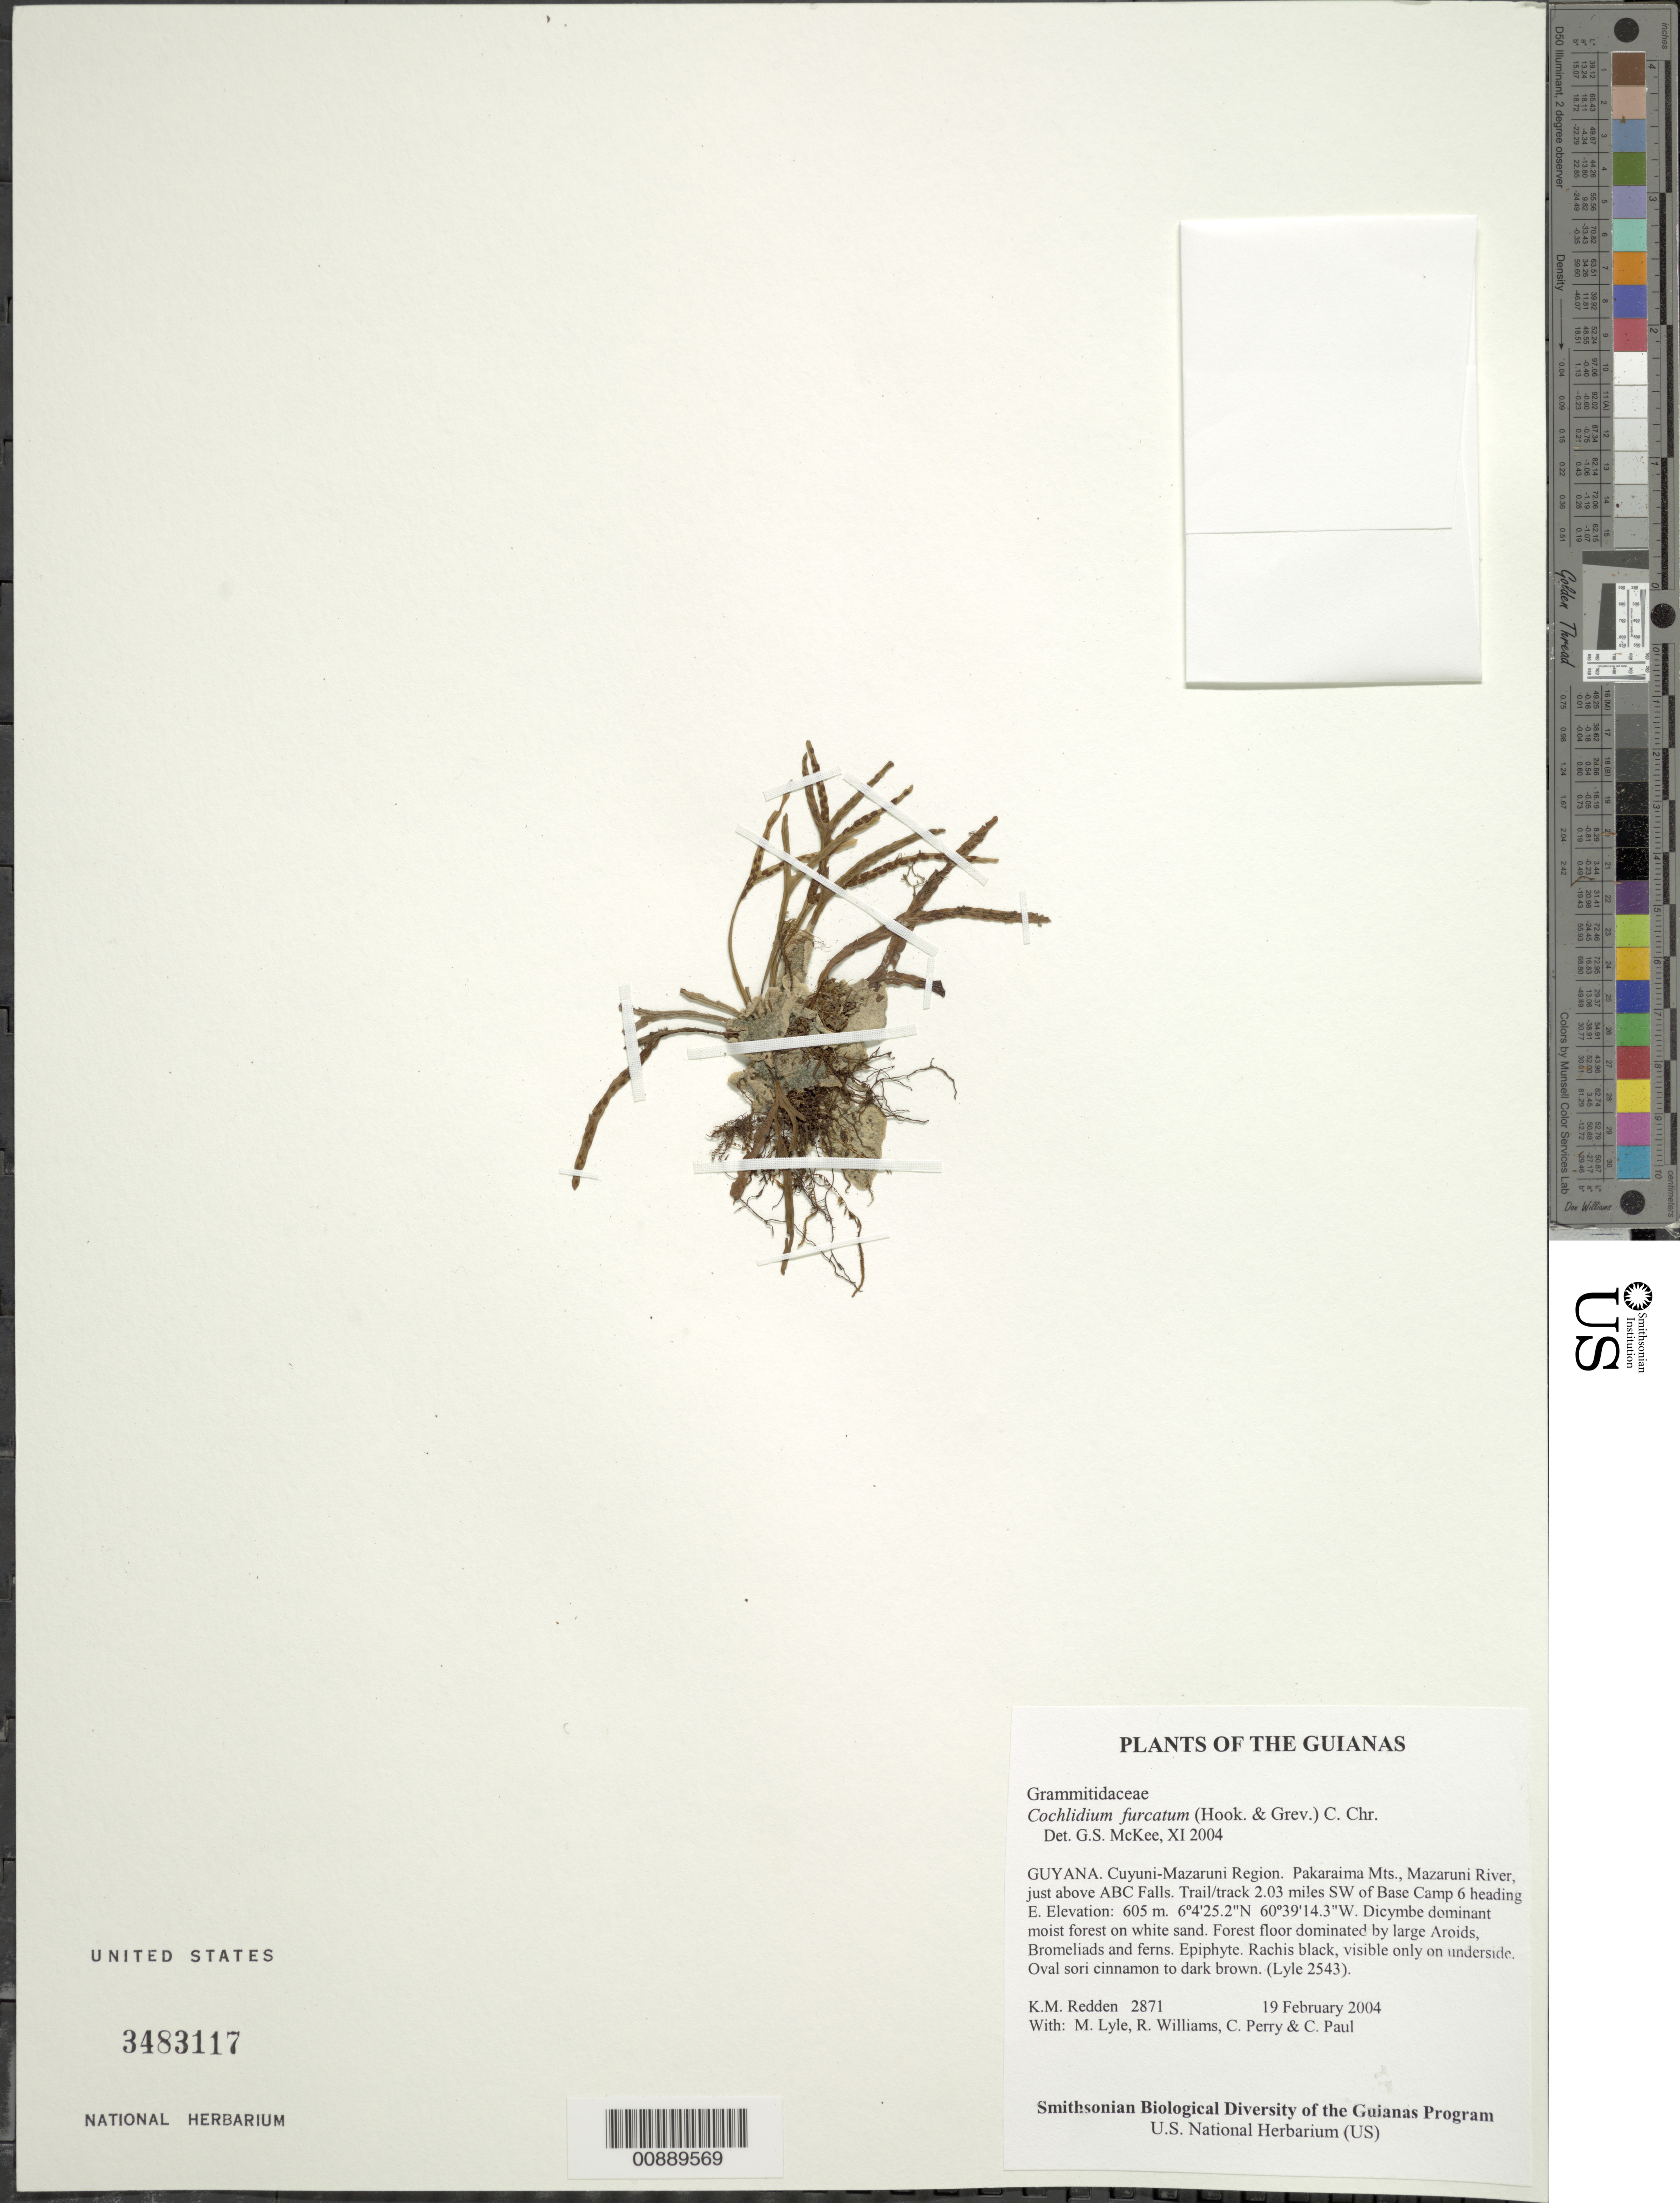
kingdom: Plantae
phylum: Tracheophyta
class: Polypodiopsida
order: Polypodiales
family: Polypodiaceae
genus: Cochlidium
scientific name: Cochlidium furcatum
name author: (Hook. & Grev.) C. Chr.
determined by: McKee, G. S., (US), NMNH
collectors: K. M. Redden, M. Lyle, R. Williams, C. Perry & C. Paul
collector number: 2871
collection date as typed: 19 February 2004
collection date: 2004-02-19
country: Guyana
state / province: Cuyuni-Mazaruni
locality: Pakaraima Mts., Mazaruni River, just above ABC Falls. Trail/track 2.03 miles SW of Base Camp 6 heading E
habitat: Dicymbe dominant moist forest on white sand. Forest floor dominated by large Aroids, Bromeliads and ferns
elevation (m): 605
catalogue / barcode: US 3483117